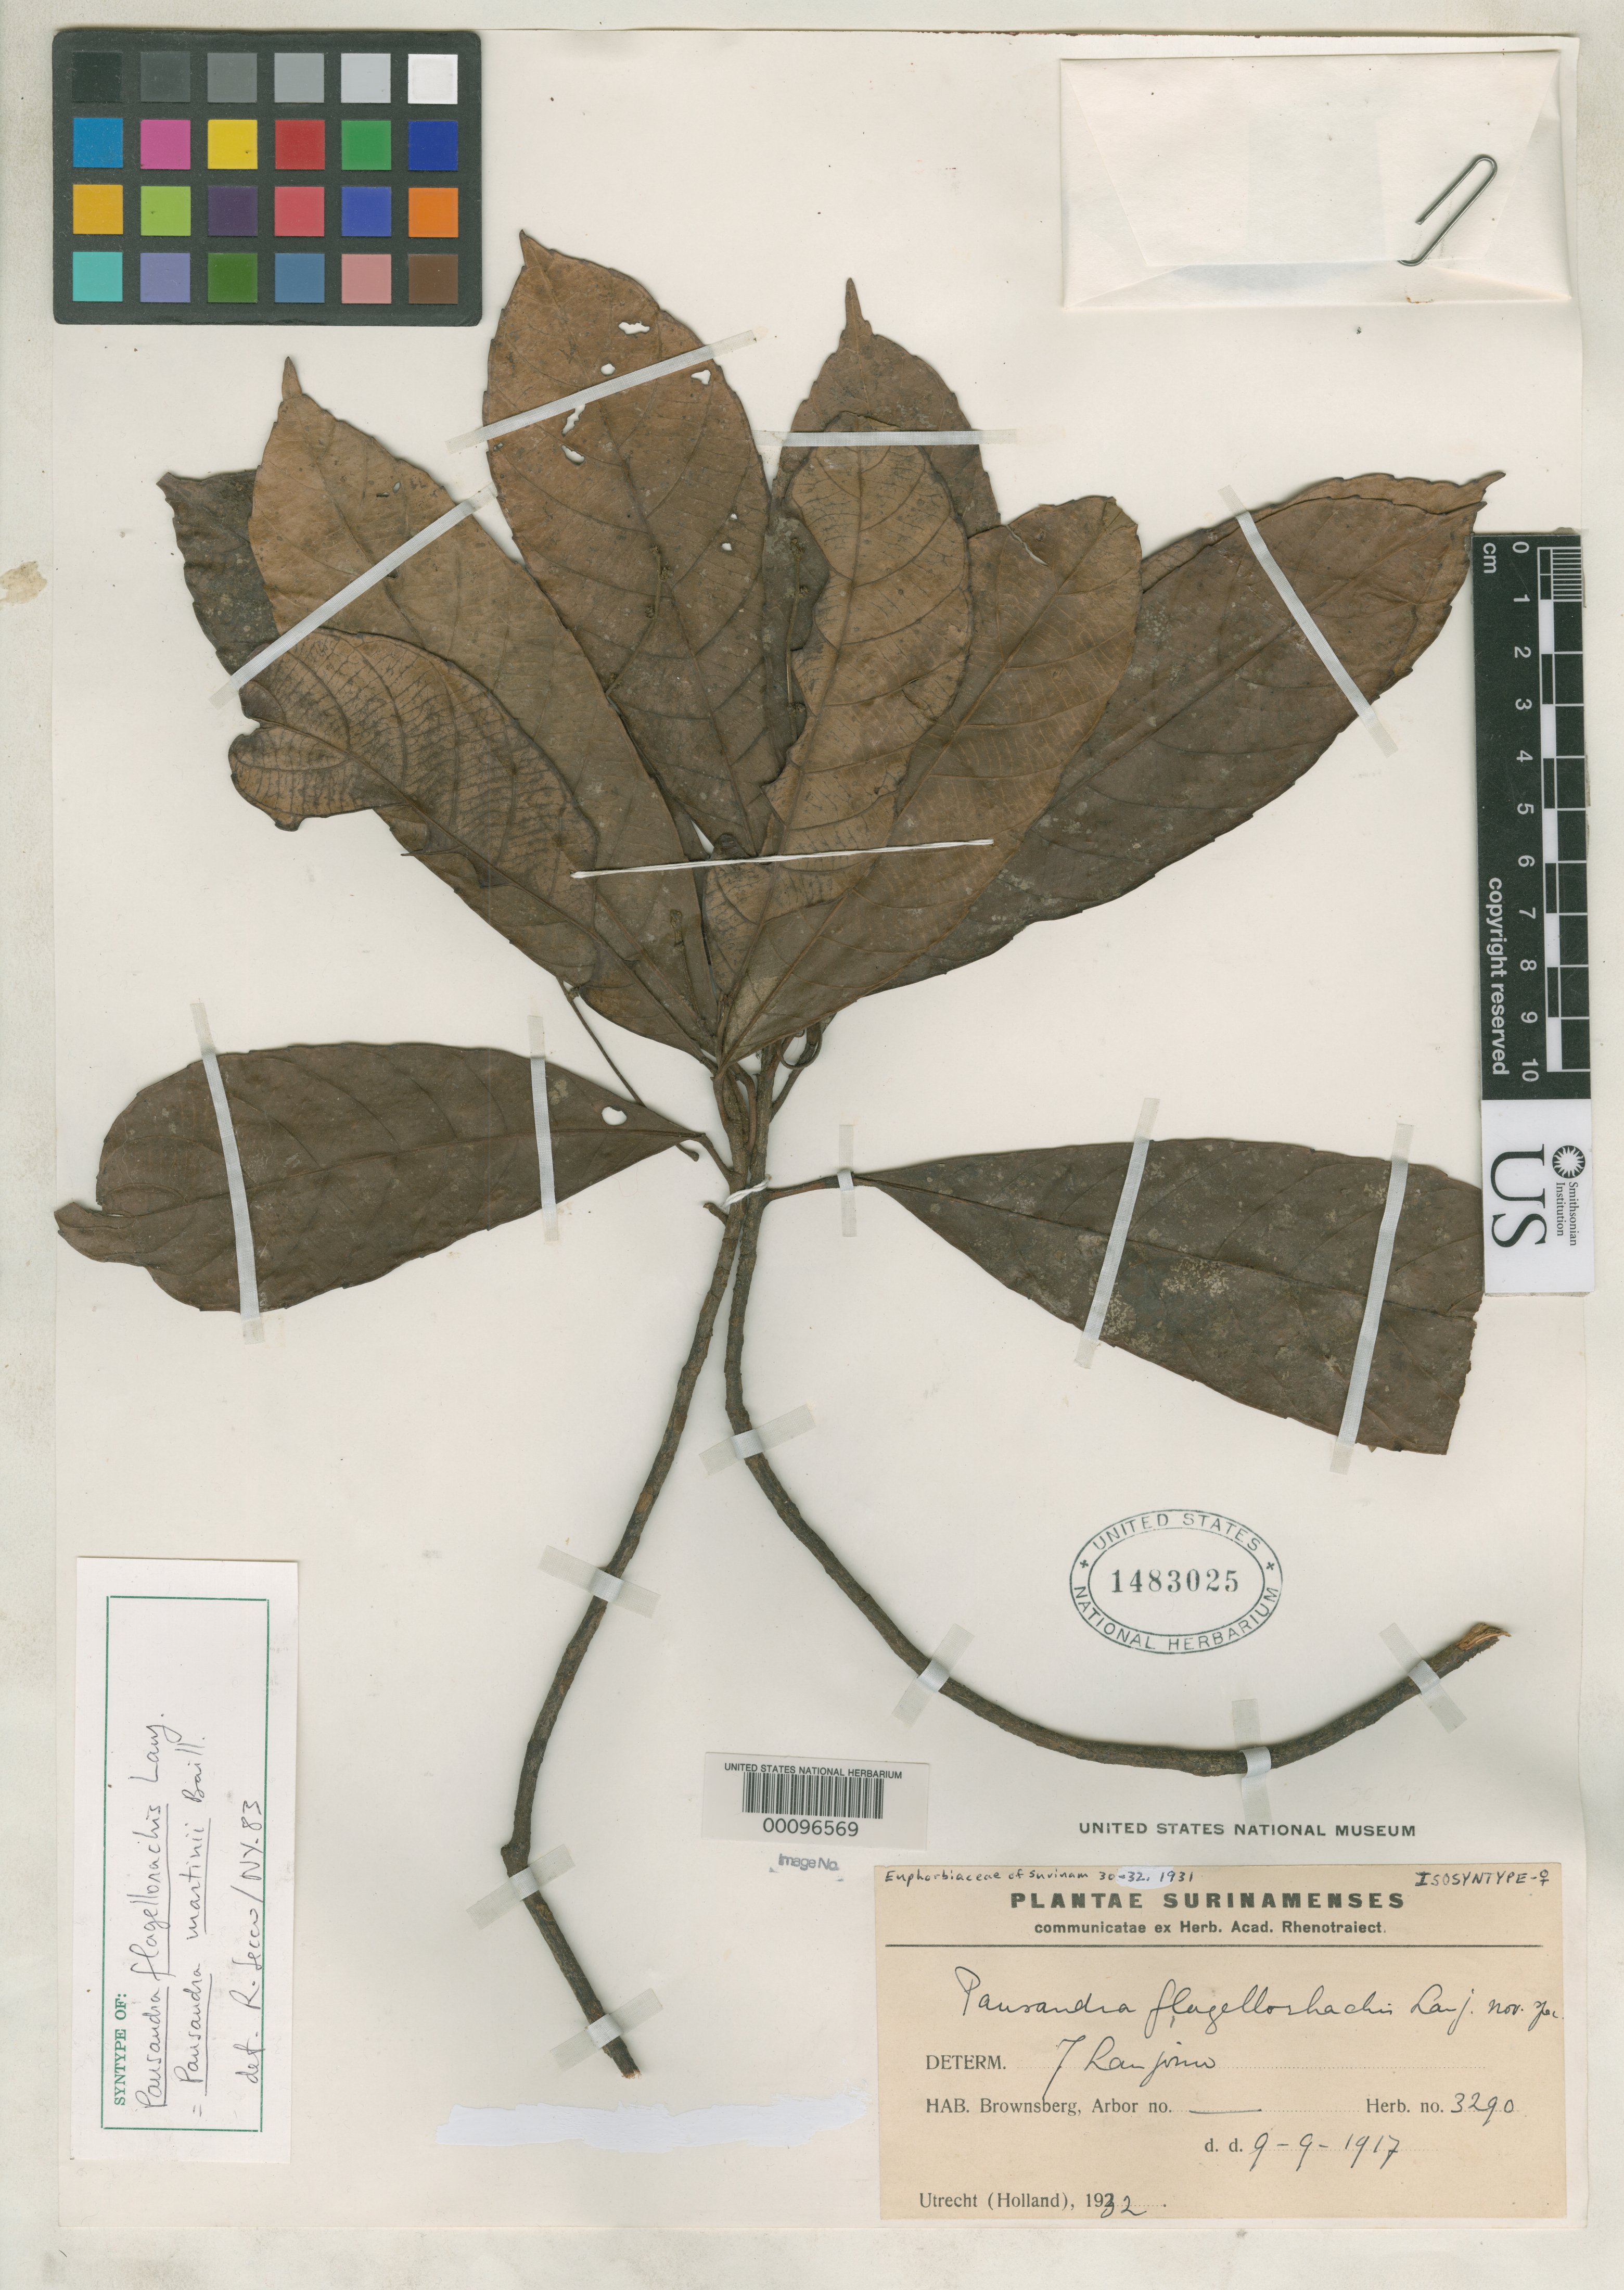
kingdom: Plantae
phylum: Tracheophyta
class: Magnoliopsida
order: Malpighiales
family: Euphorbiaceae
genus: Pausandra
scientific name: Pausandra flagellorhachis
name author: Lanj.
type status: Isosyntype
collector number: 3290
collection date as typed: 09 Sep 1917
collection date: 1917-09-09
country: Suriname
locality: Brownsberg.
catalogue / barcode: US 1483025